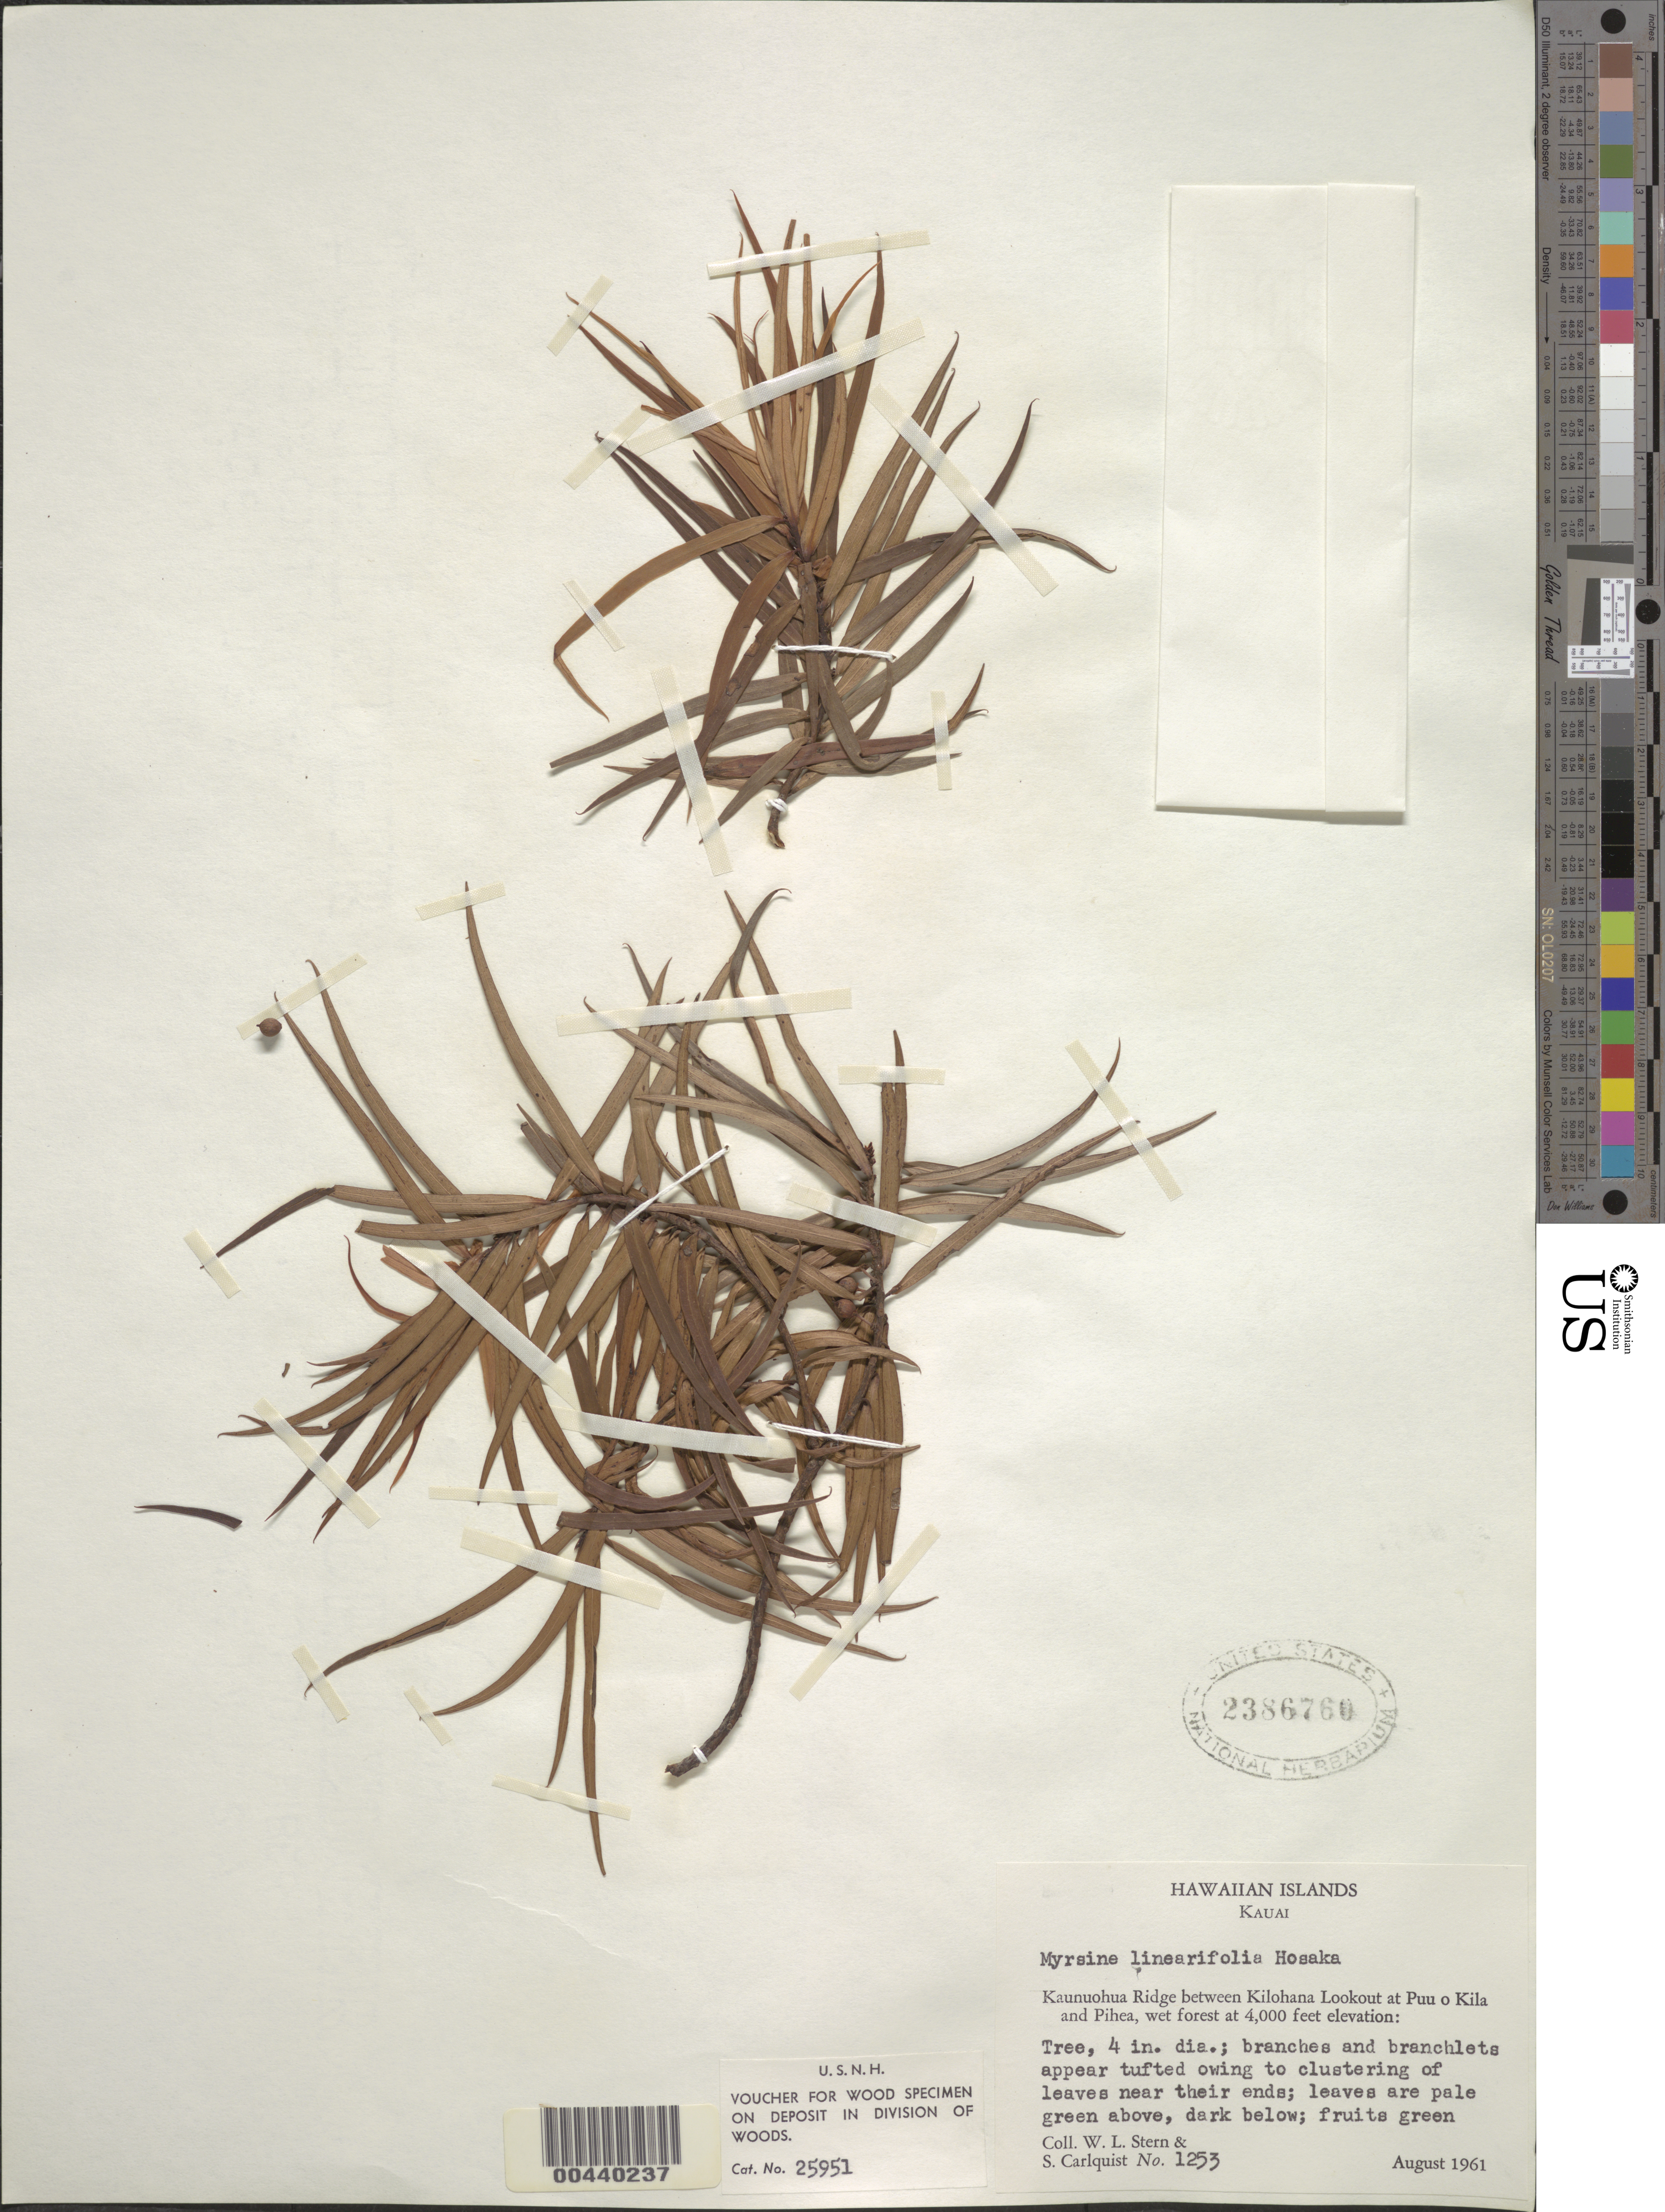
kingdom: Plantae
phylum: Tracheophyta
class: Magnoliopsida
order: Ericales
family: Primulaceae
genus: Myrsine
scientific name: Myrsine linearifolia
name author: Hosaka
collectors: W. L. Stern & S. Carlquist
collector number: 1253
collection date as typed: Aug 1961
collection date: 1961-08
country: United States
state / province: Hawaii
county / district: Kauai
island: Kaua'i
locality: Kaunuohua Ridge between Kilohana Lookout at Puu o Kila and Pihea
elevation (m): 1219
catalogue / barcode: US 2386760